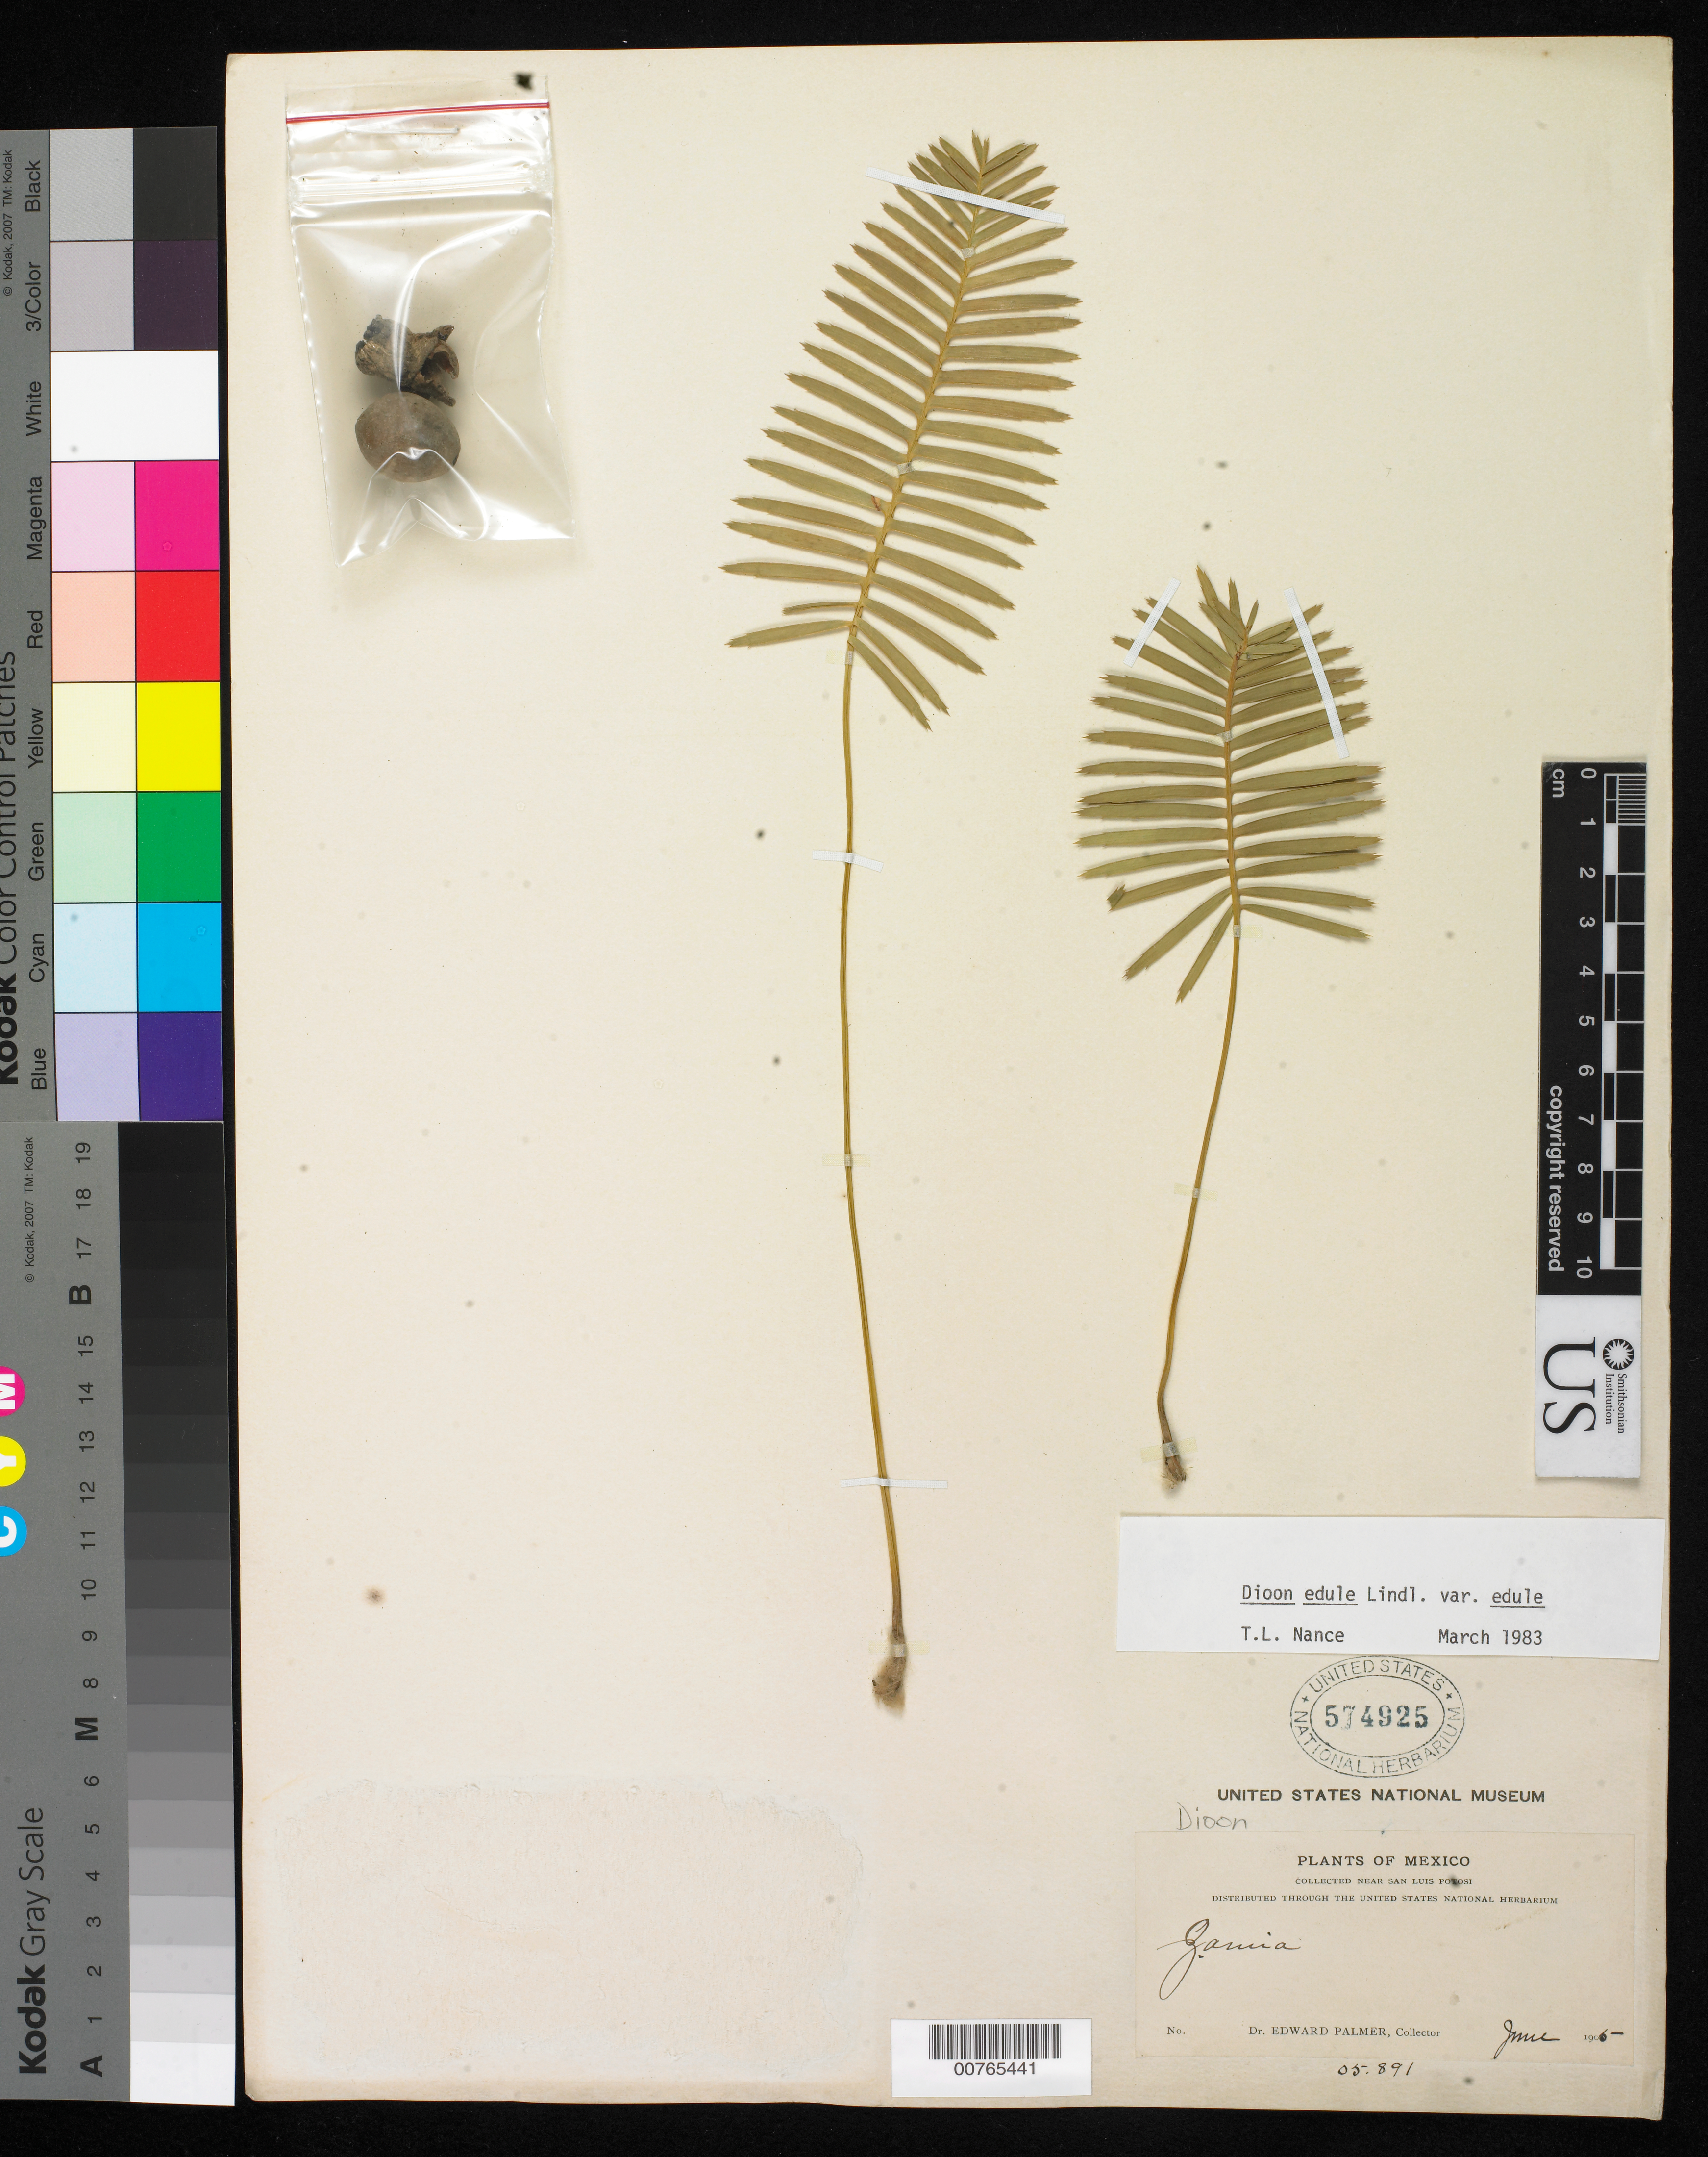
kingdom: Plantae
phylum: Tracheophyta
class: Cycadopsida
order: Cycadales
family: Zamiaceae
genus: Dioon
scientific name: Dioon edule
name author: Lindl.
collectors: E. Palmer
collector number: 05 891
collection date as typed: Jun 1905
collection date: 1905-06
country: Mexico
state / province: San Luis Potosi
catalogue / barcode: US 574925